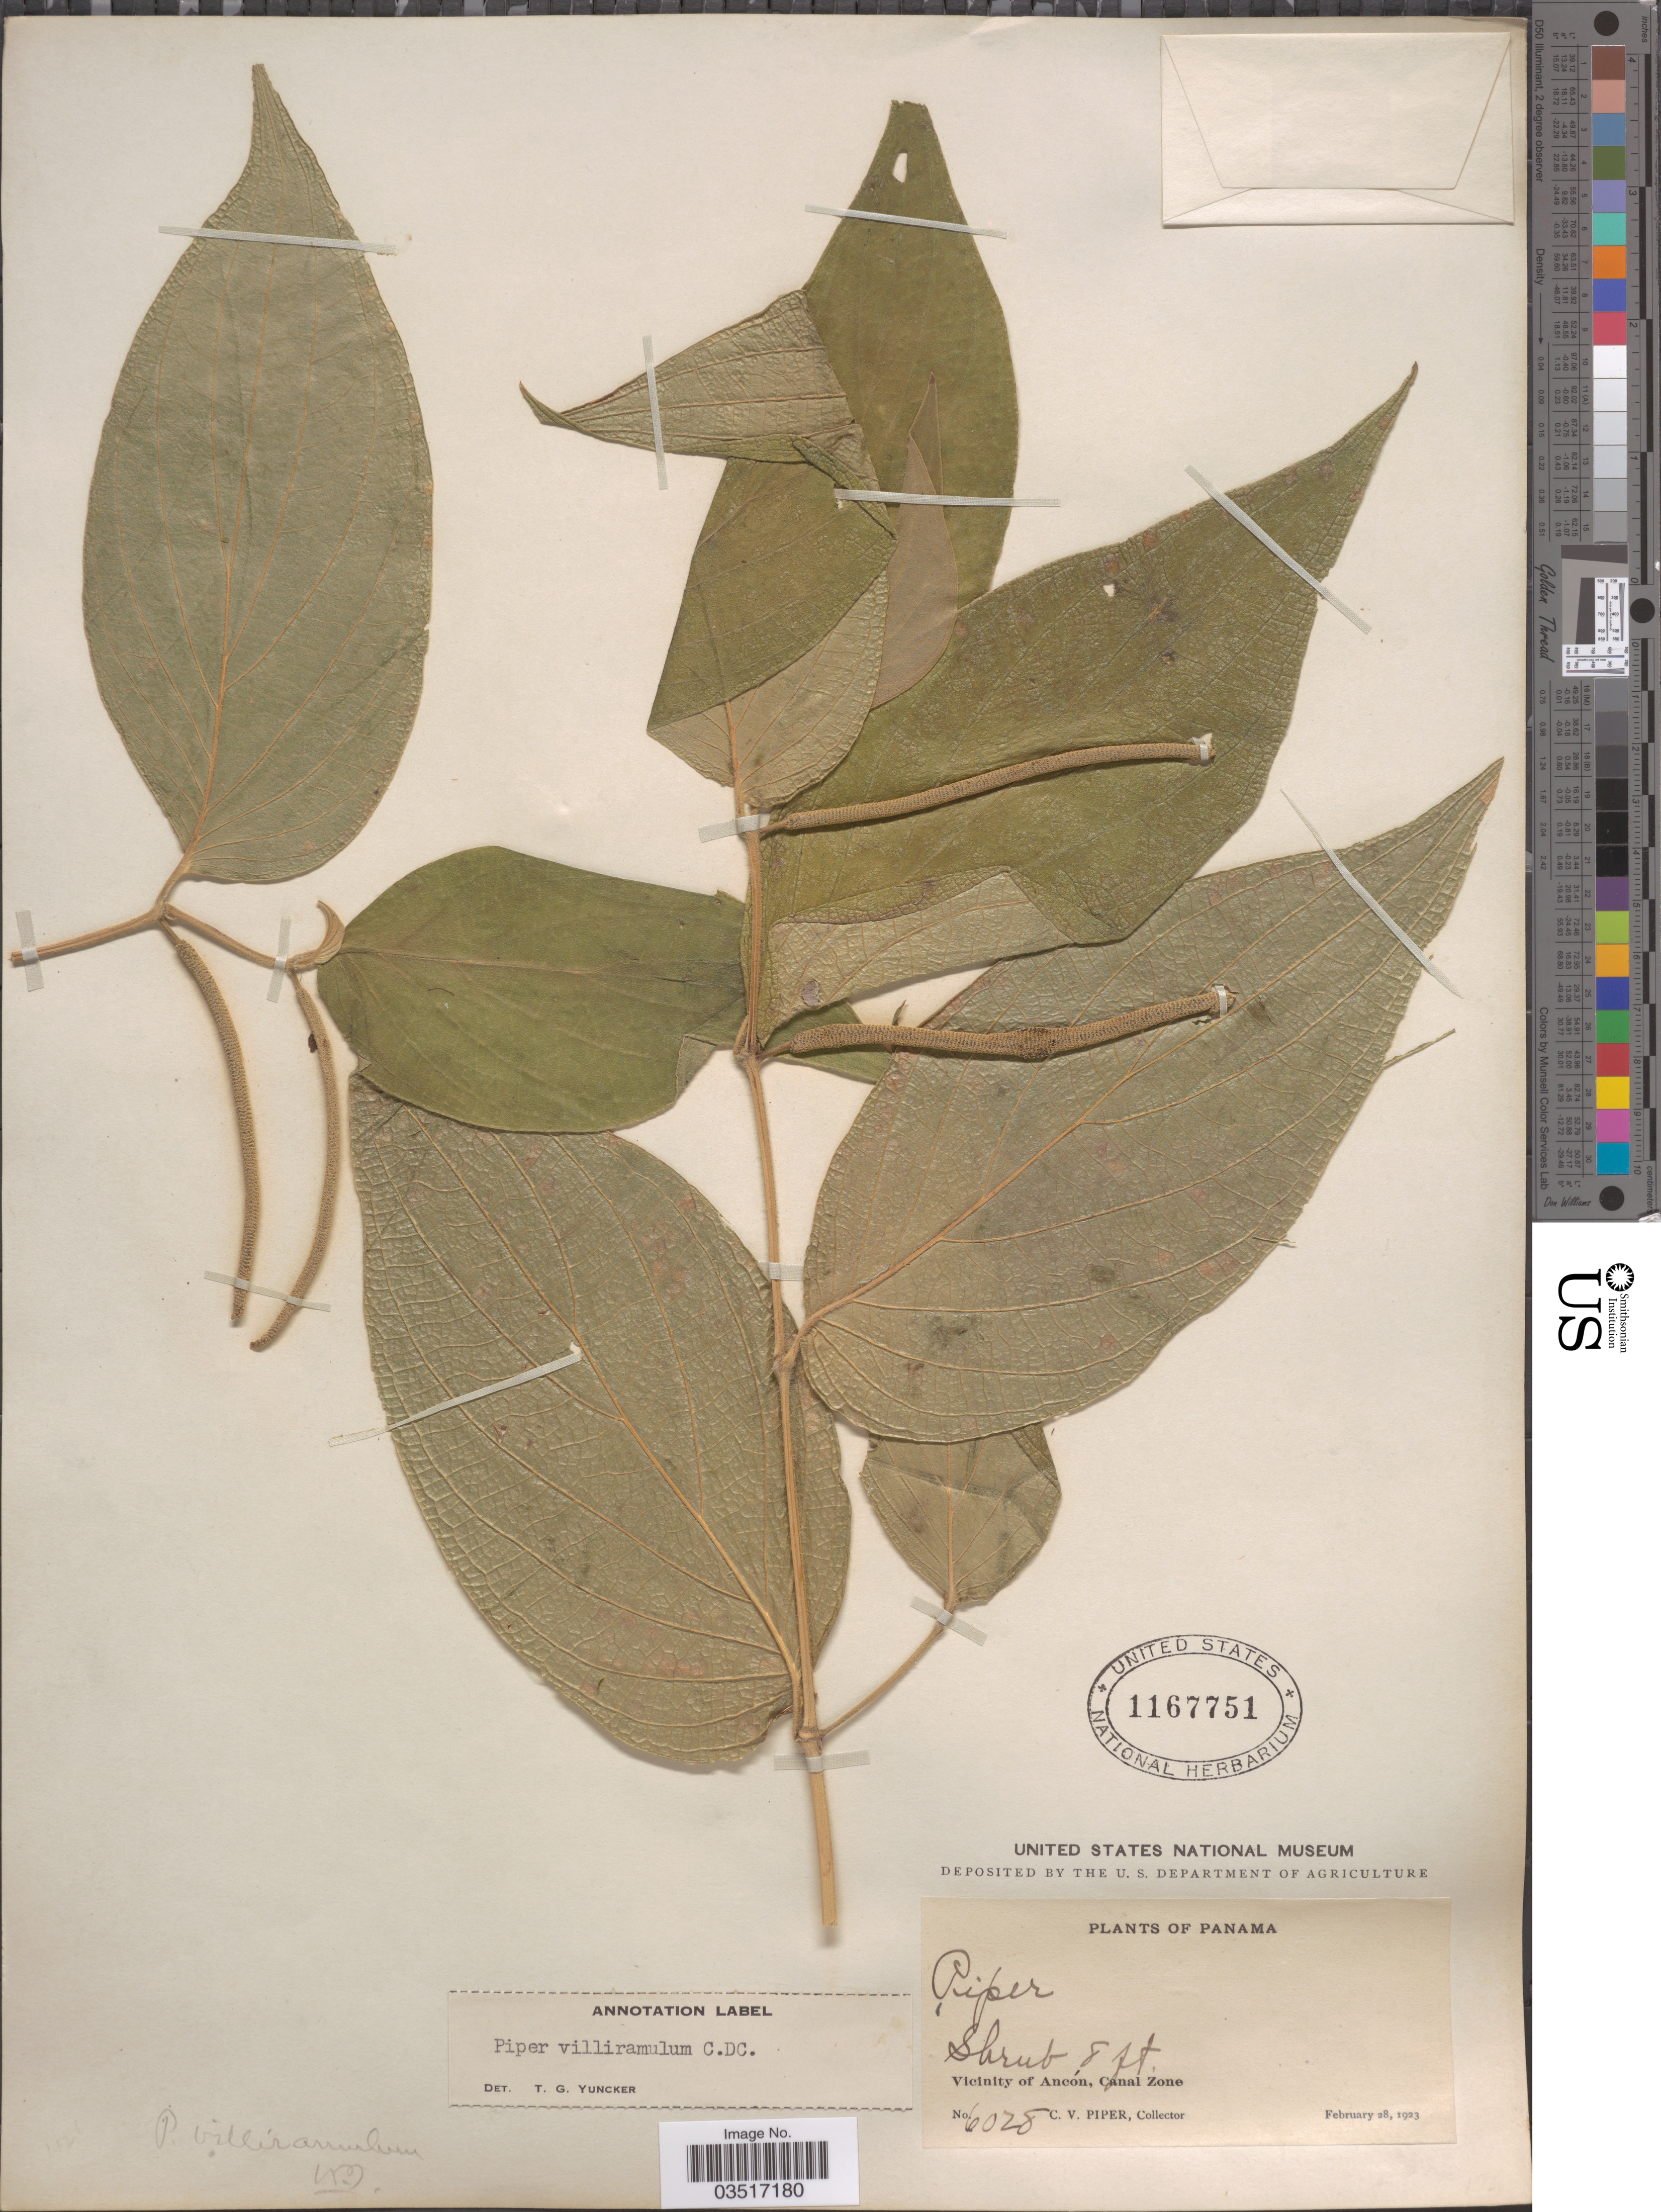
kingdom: Plantae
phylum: Tracheophyta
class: Magnoliopsida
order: Piperales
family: Piperaceae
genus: Piper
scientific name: Piper villiramulum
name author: C. DC.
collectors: C. V. Piper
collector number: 6028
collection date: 1923-02-28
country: Panama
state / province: Colón / Panamá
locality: Vicinity of Ancón, Canal Zone.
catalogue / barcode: US 1167751